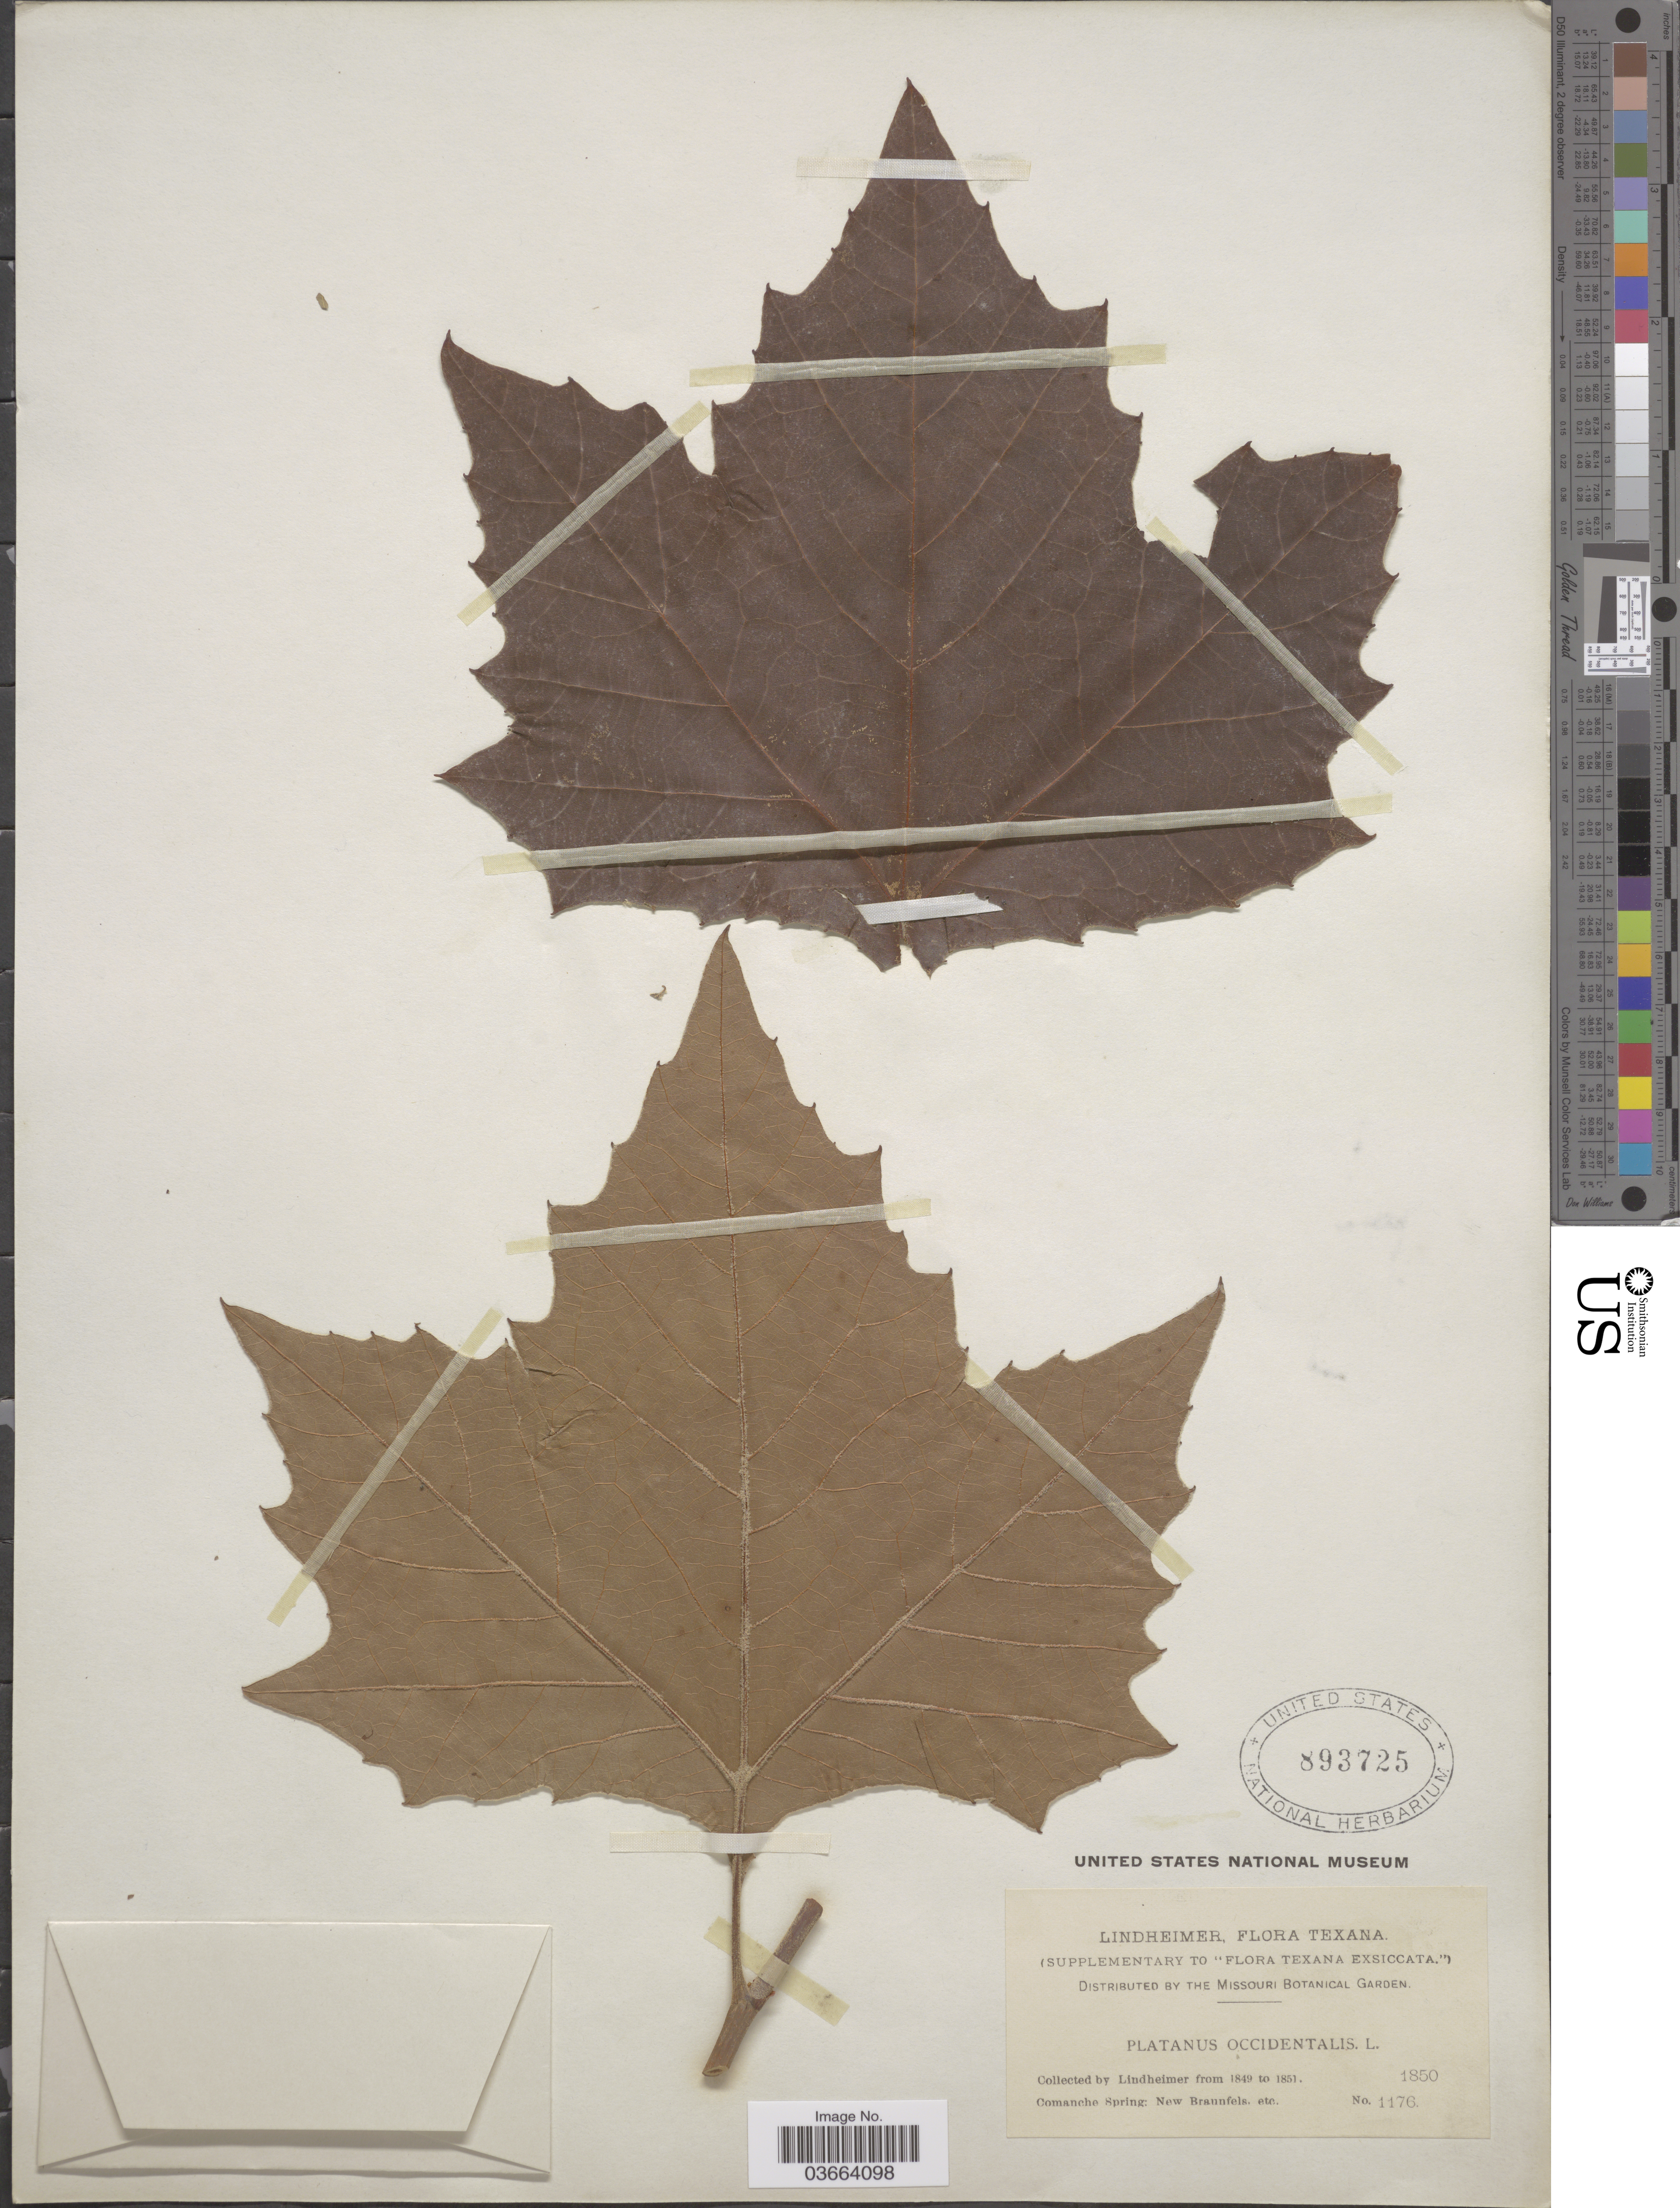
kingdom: Plantae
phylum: Tracheophyta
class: Magnoliopsida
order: Proteales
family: Platanaceae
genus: Platanus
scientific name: Platanus occidentalis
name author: L.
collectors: -. Lindheimer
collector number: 1176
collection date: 1850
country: United States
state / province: Texas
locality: Comanche Spring: New Braunfels.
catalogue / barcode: US 893725